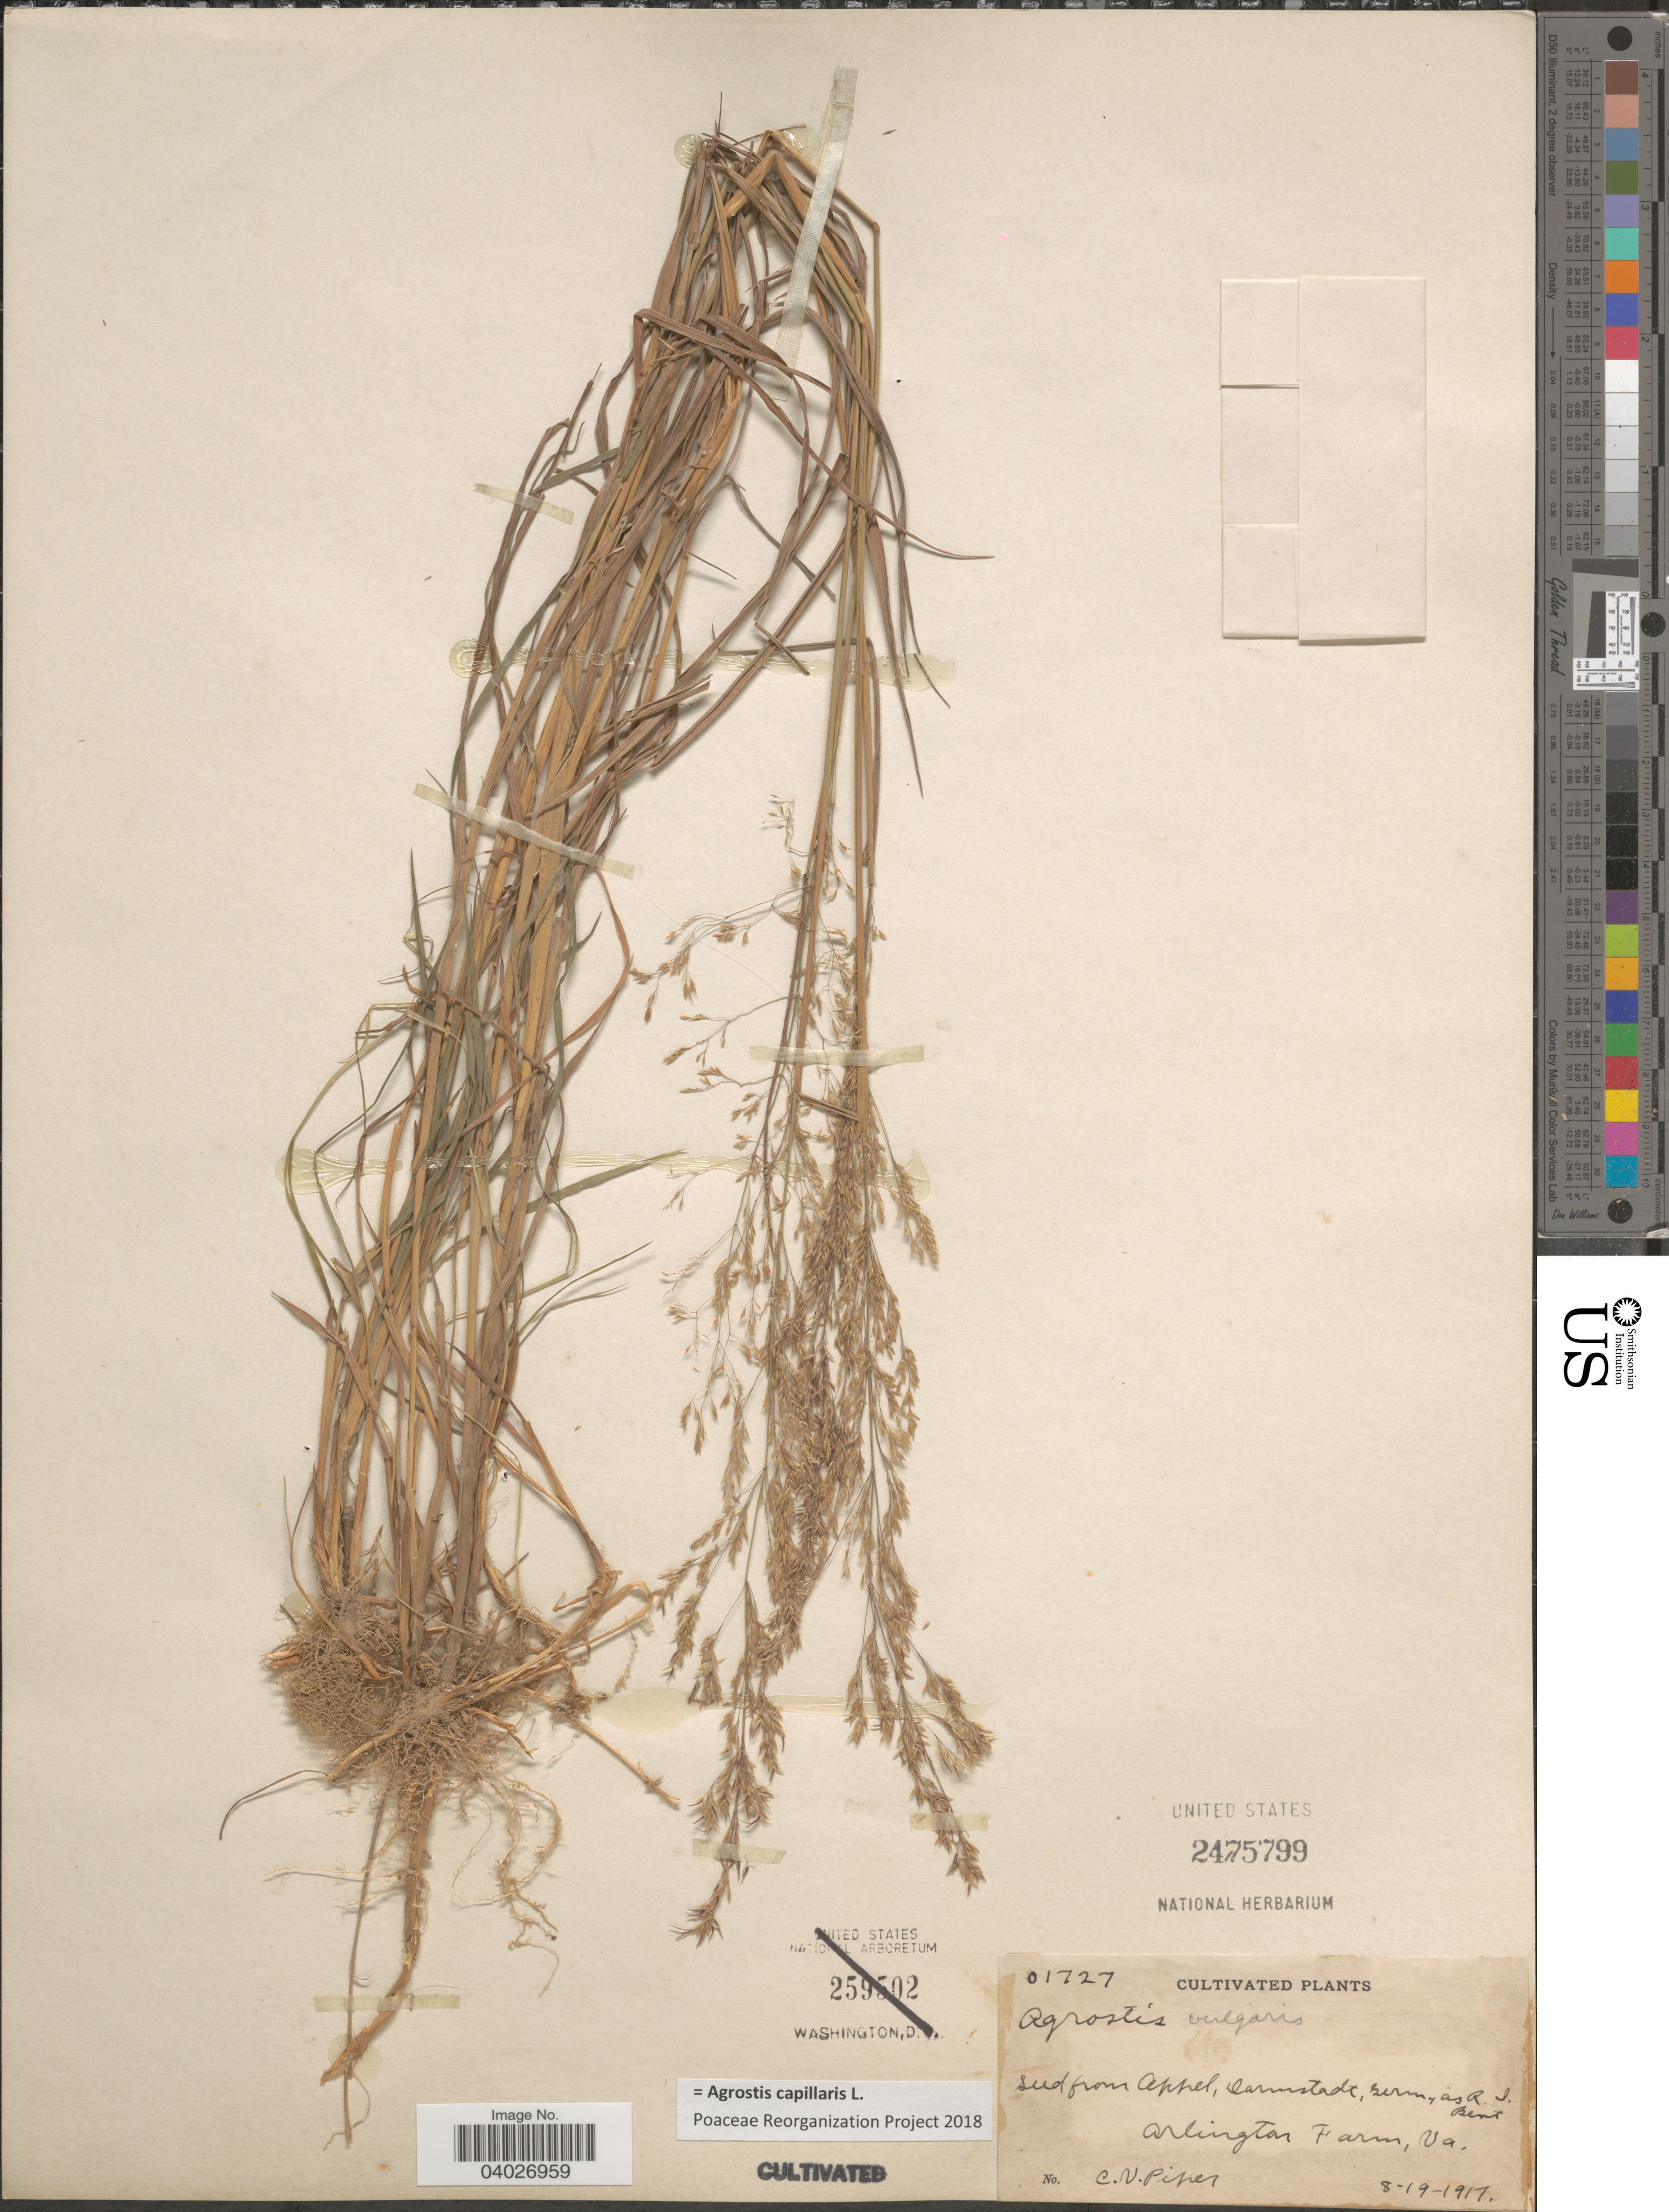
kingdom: Plantae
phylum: Tracheophyta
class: Liliopsida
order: Poales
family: Poaceae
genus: Agrostis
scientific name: Agrostis capillaris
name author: L.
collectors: C. V. Piper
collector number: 01727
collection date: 1917-08-19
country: United States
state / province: Virginia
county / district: Arlington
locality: Arlington Farm.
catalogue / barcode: US 2475799